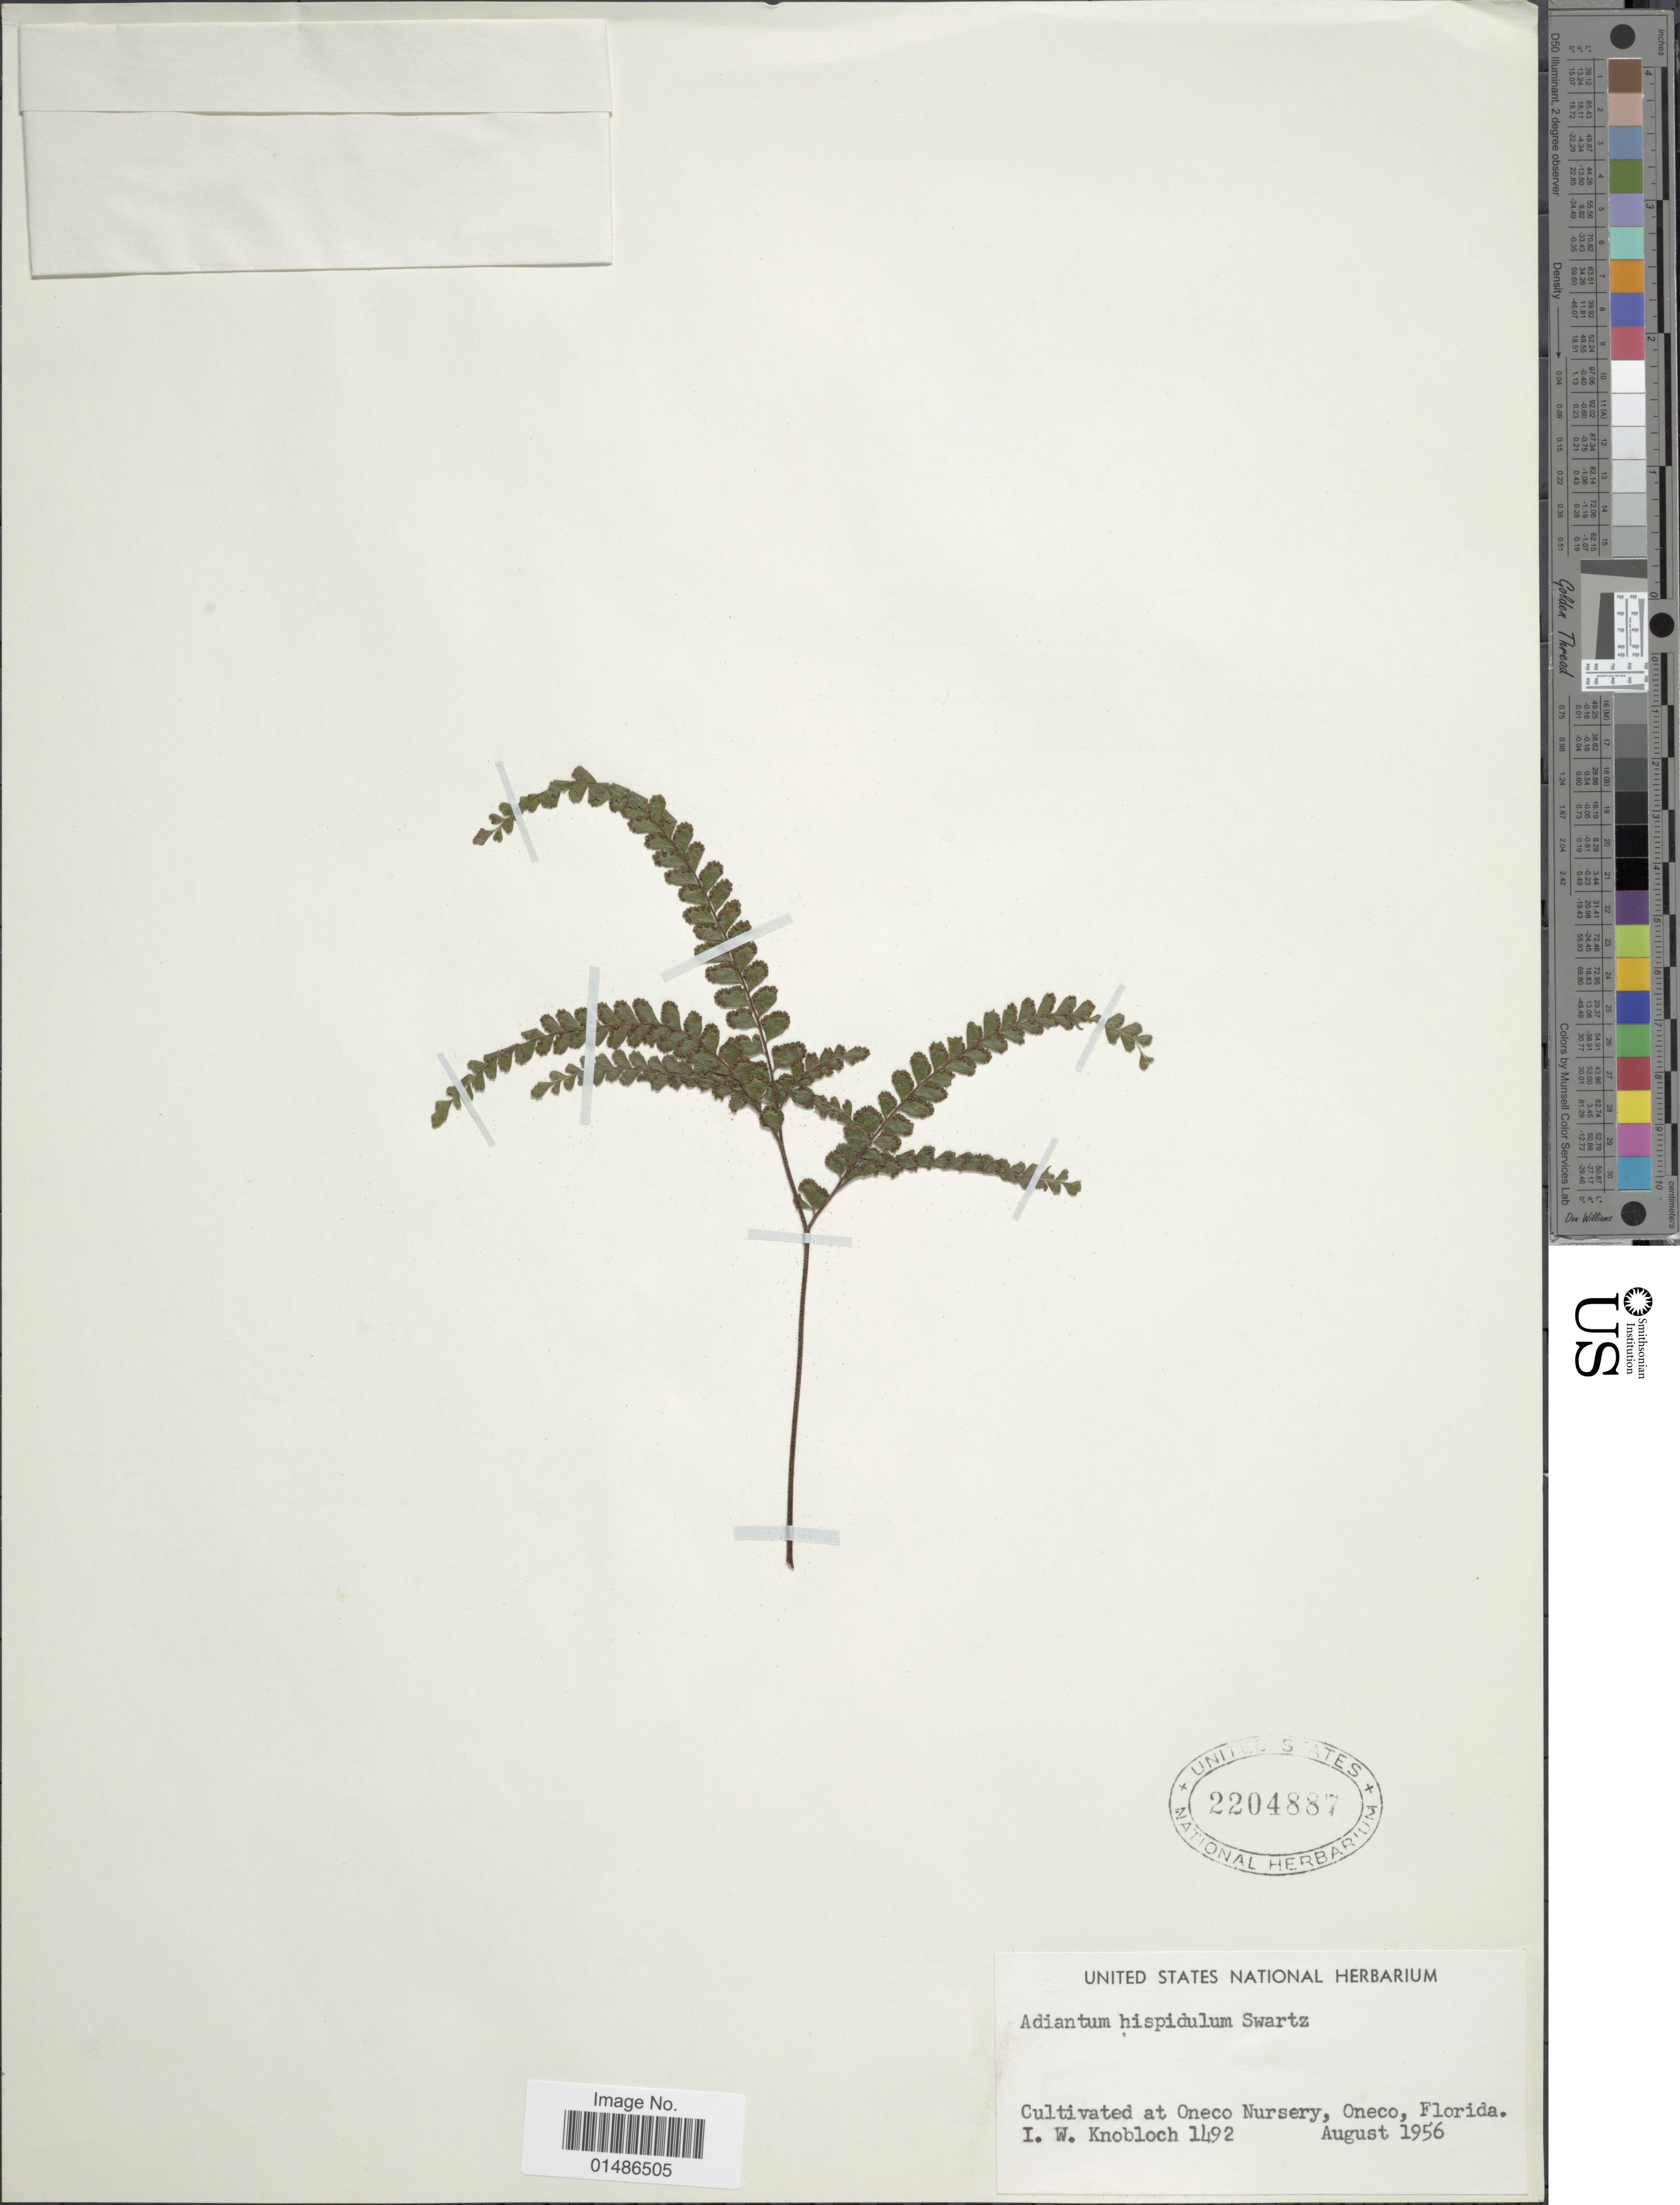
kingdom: Plantae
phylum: Tracheophyta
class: Polypodiopsida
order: Polypodiales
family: Pteridaceae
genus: Adiantum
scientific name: Adiantum hispidulum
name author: Sw.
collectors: I. W. Knobloch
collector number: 1492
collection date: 1956-08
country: United States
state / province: Florida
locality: Cultivated at Oneco Nursery, Oneco.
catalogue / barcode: US 2204887